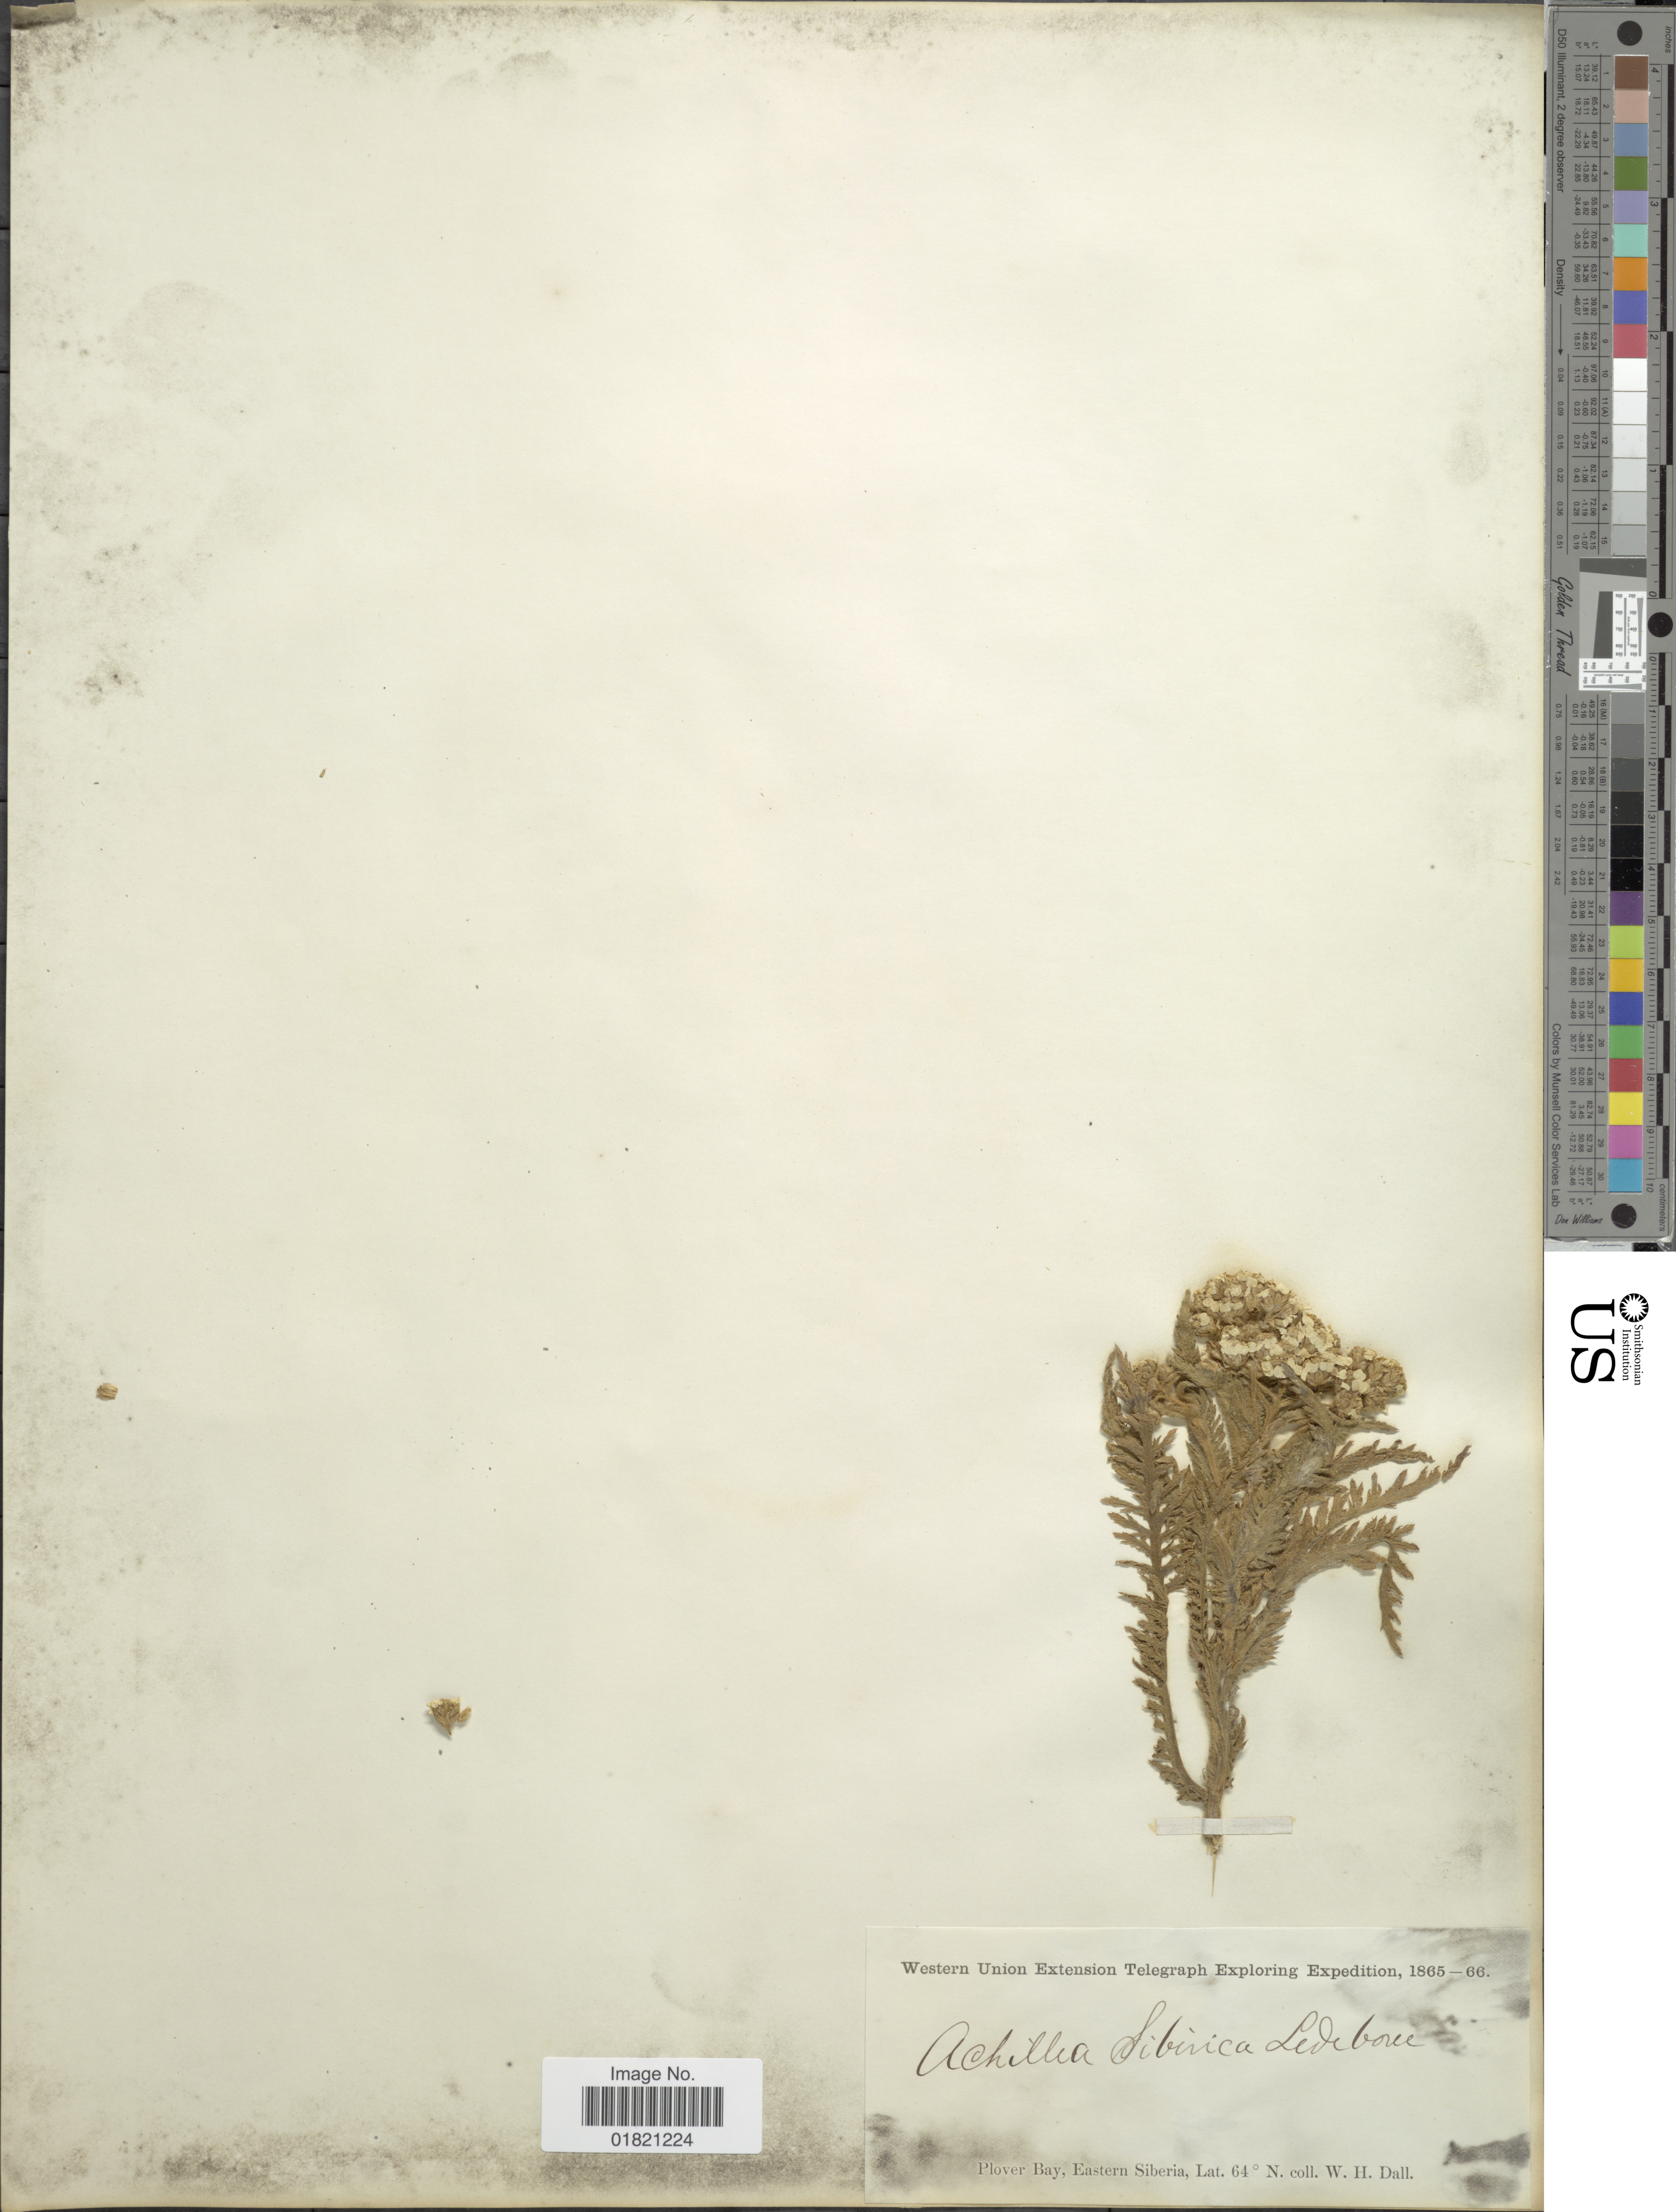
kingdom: Plantae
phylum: Tracheophyta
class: Magnoliopsida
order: Asterales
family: Asteraceae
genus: Achillea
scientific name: Achillea sibirica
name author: Ledeb.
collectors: W. Dall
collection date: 1865/1866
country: Russian Federation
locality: Plover Bay, Eastern Siberia